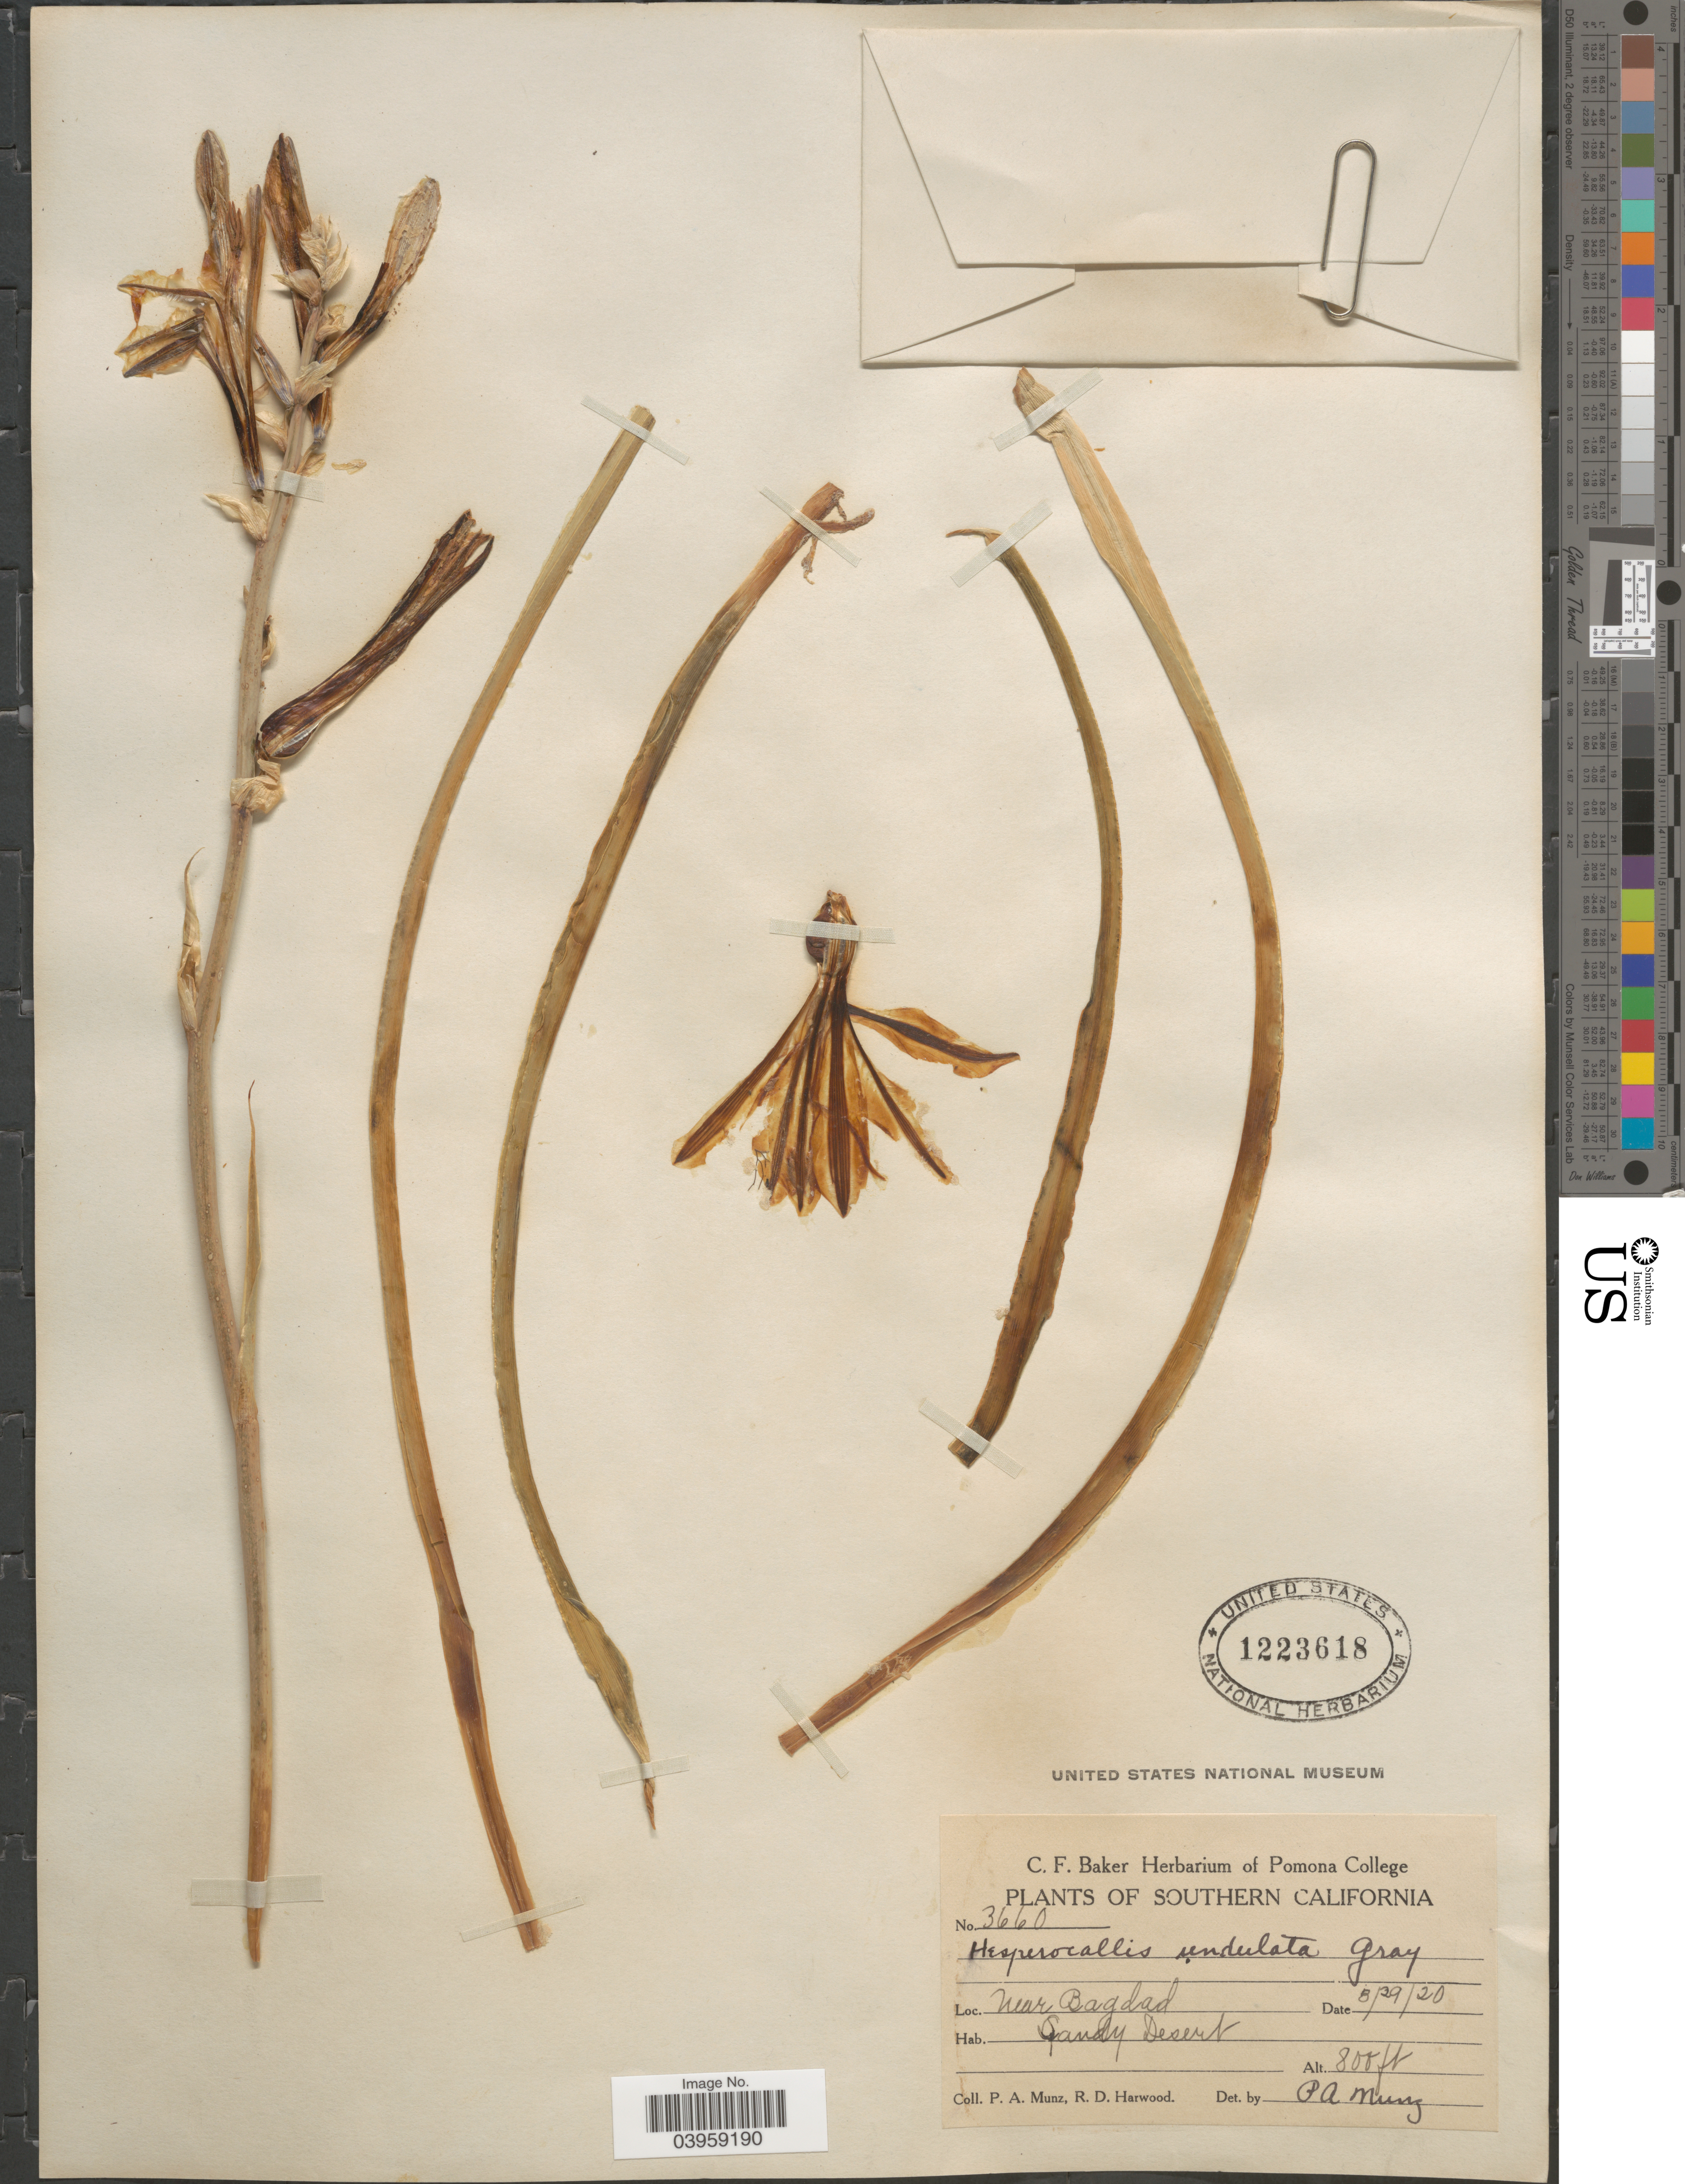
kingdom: Plantae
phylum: Tracheophyta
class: Liliopsida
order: Asparagales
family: Asparagaceae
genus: Hesperocallis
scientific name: Hesperocallis undulata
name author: A. Gray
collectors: P. A. Munz & R. Harwood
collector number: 3660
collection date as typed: Transcribed d/m/y: 29/3/20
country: United States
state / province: California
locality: Southern California. Near Bagdad.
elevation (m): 244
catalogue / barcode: US 1223618